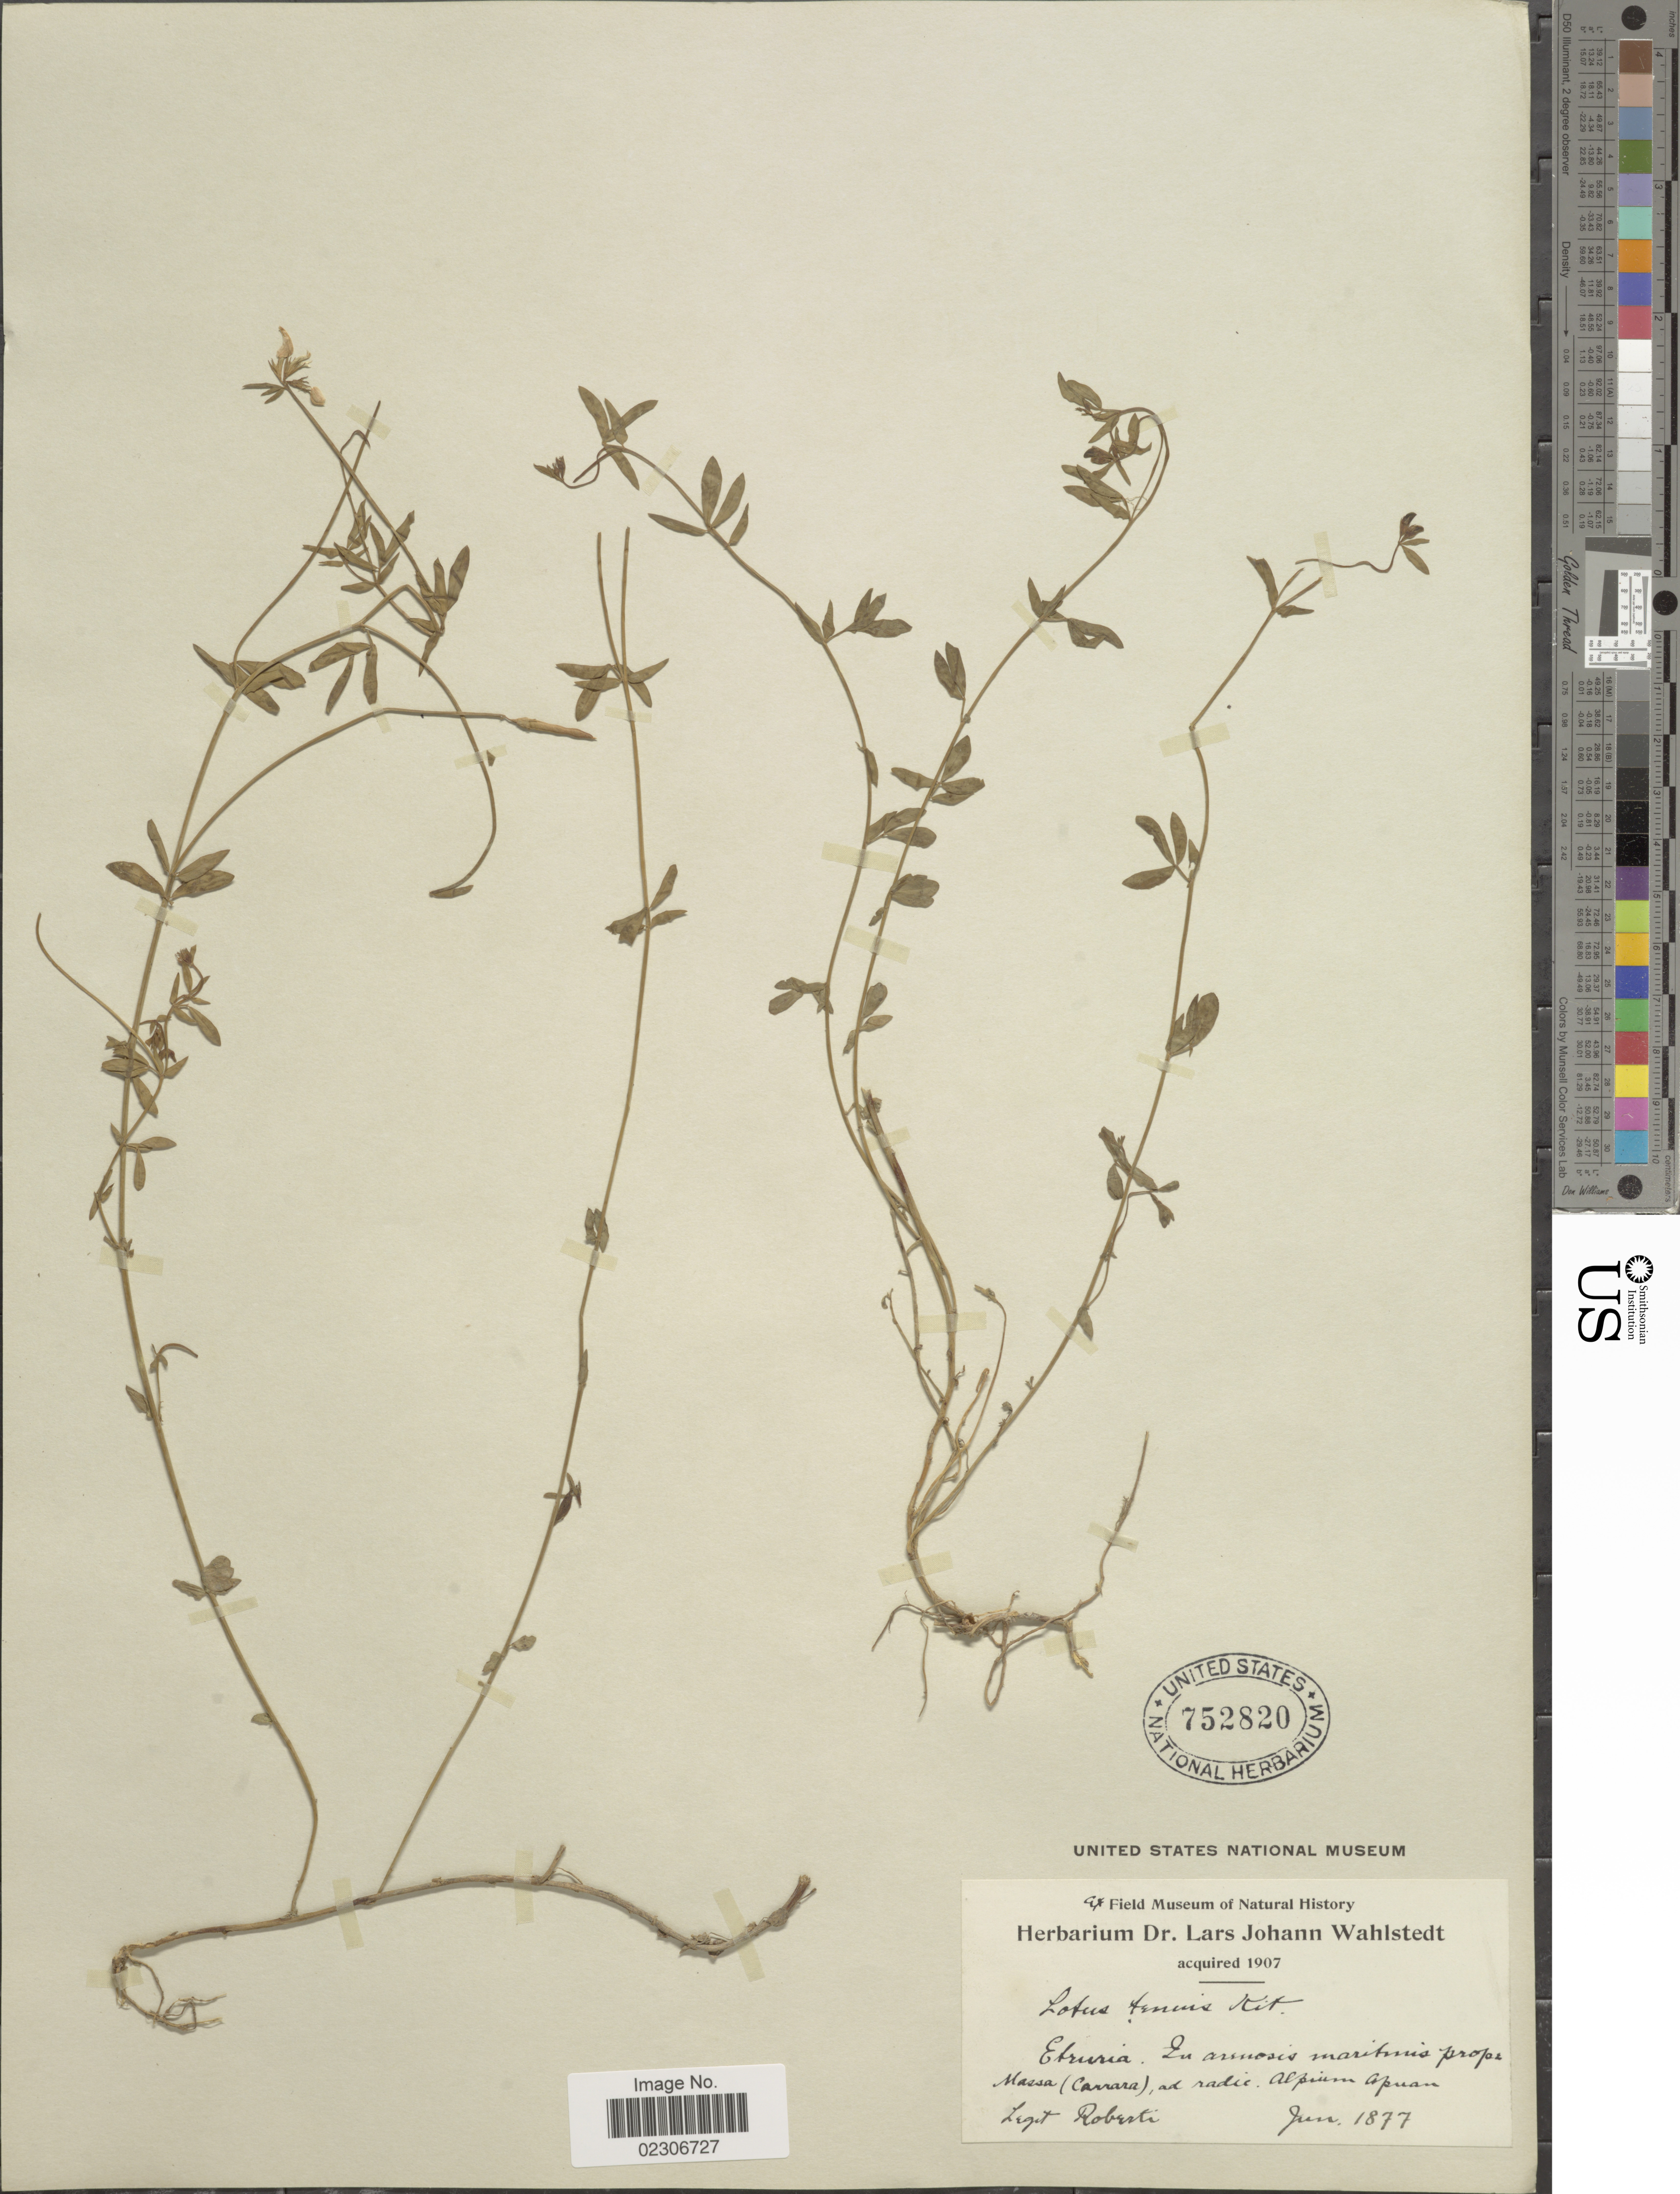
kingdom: Plantae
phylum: Tracheophyta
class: Magnoliopsida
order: Fabales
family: Fabaceae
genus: Lotus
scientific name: Lotus tenuis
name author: Waldst. & Kit.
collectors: Roberti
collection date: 1877-06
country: Italy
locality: Etruria. In arenosis maritimis prope Massa (Carrara) ad radic, Alpium Apuan.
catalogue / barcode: US 752820